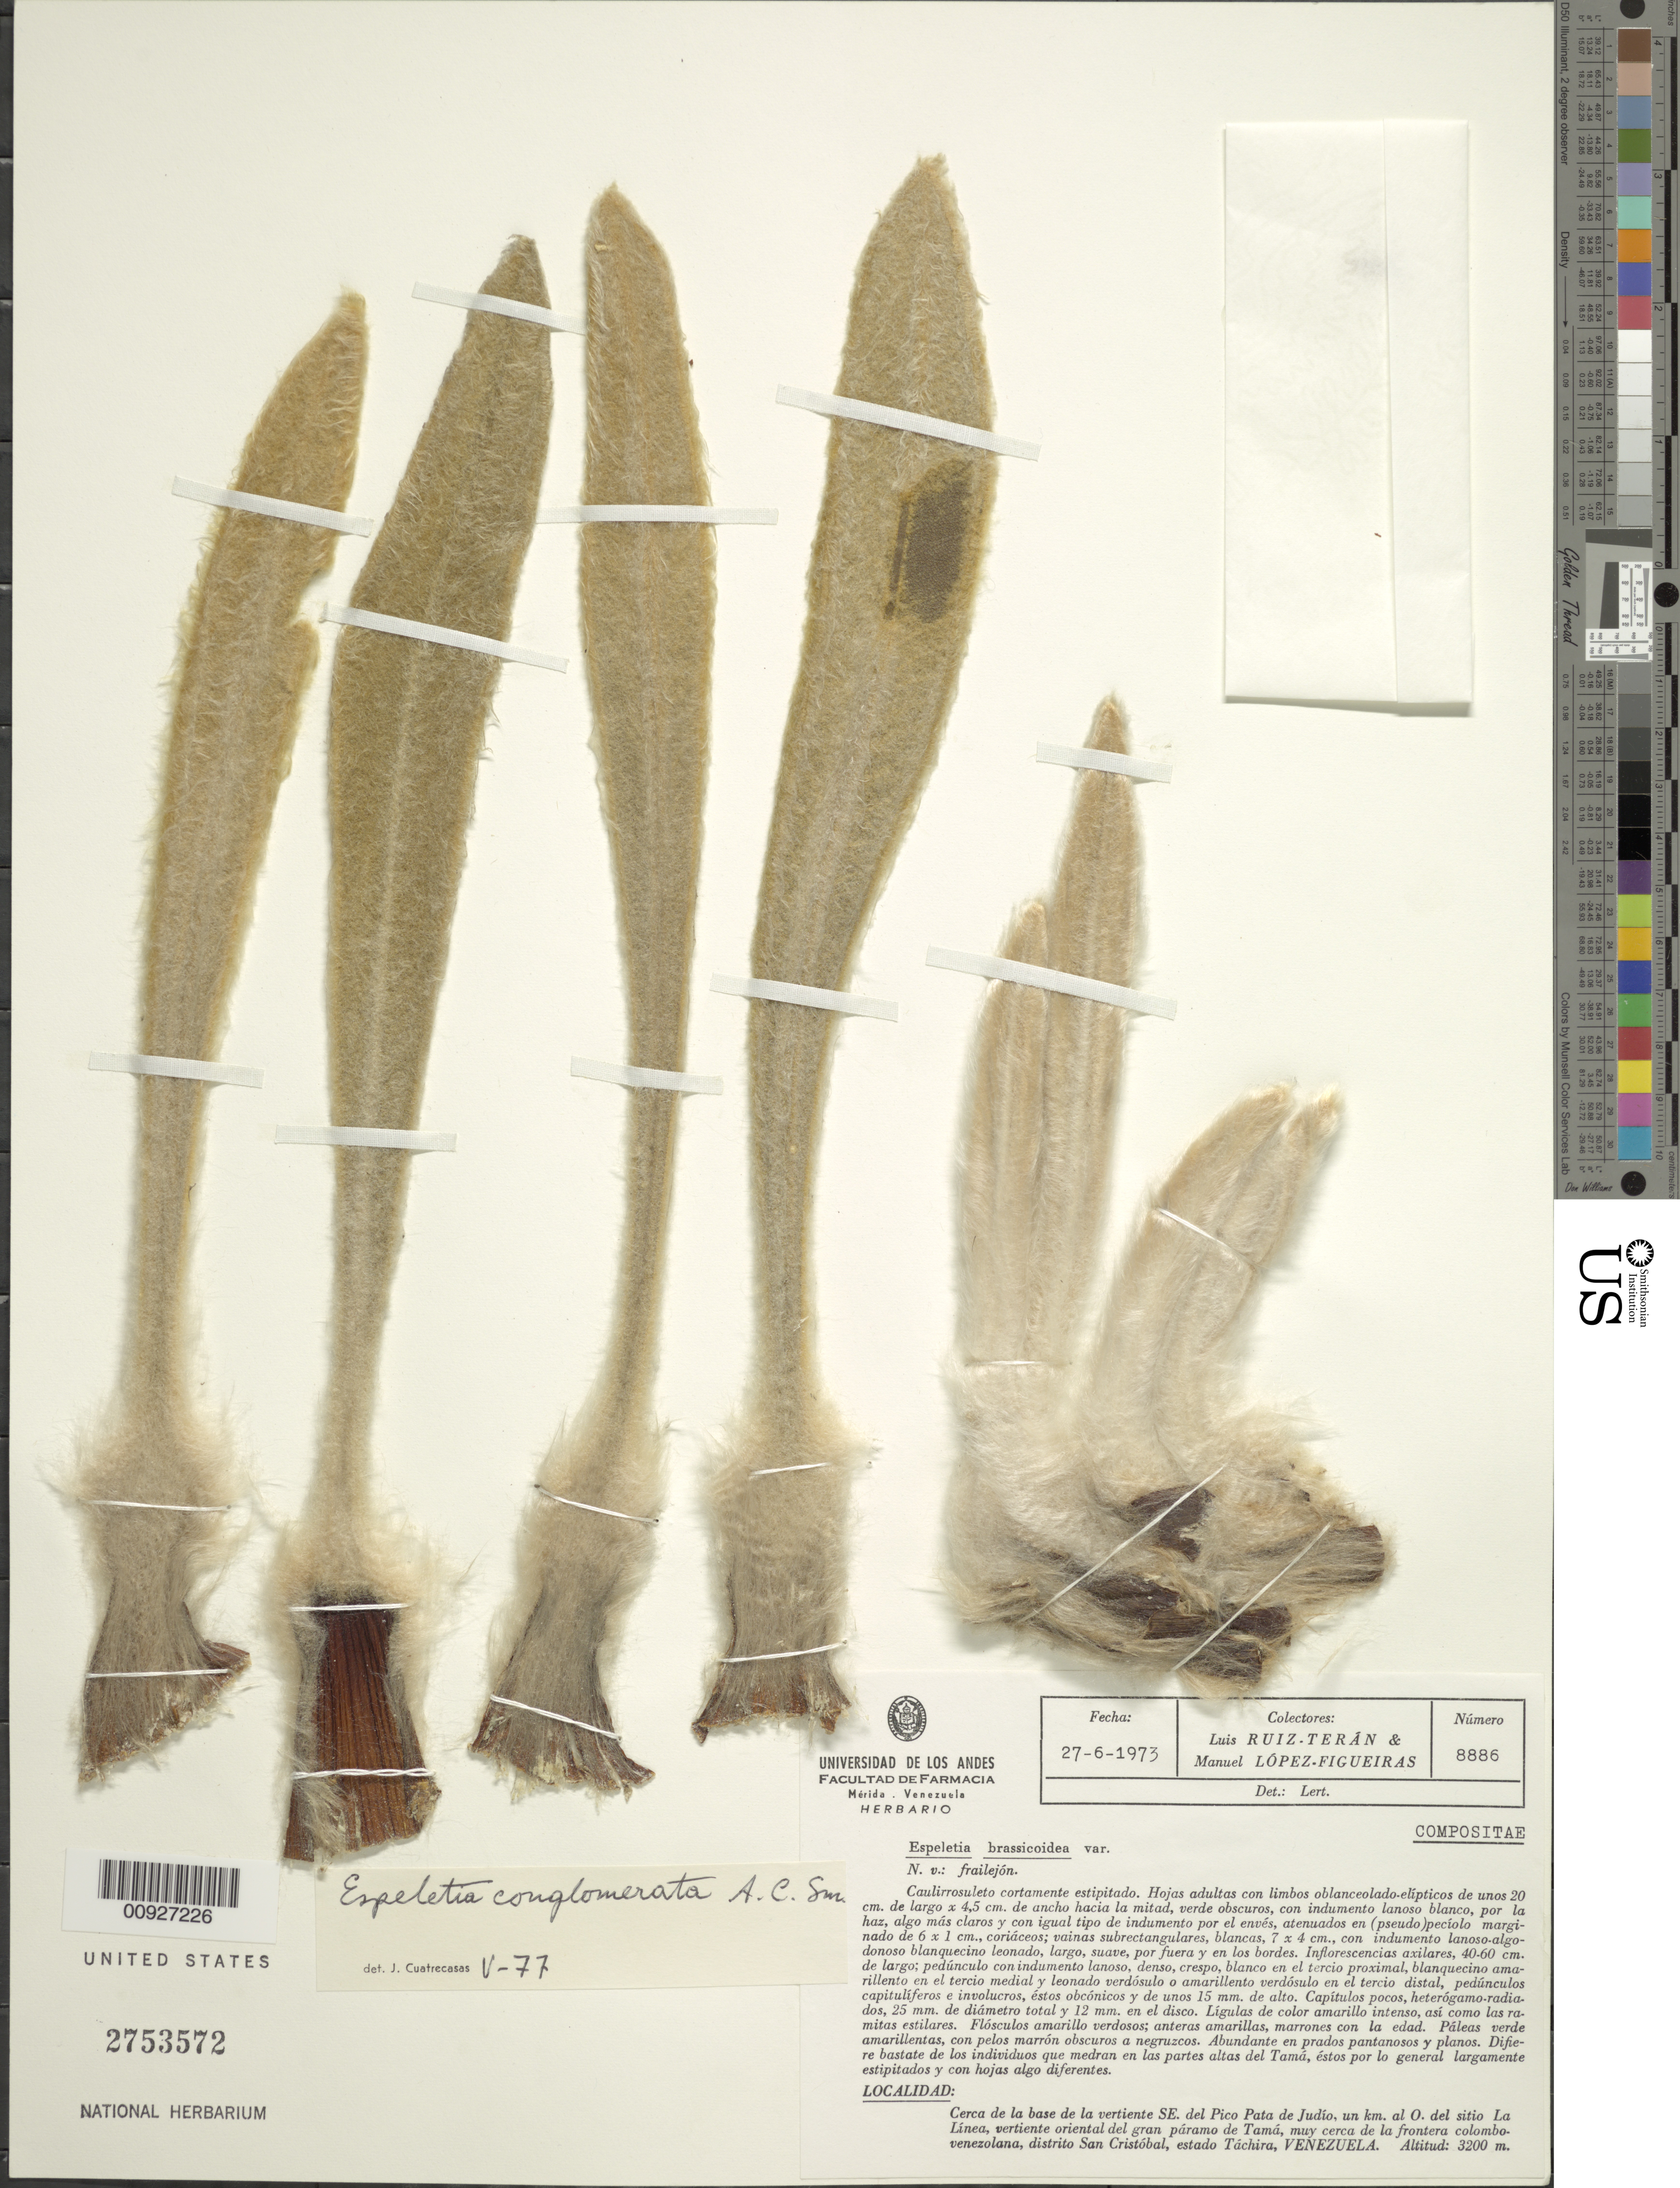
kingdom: Plantae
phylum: Tracheophyta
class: Magnoliopsida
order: Asterales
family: Asteraceae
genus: Espeletia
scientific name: Espeletia conglomerata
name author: A.C. Sm.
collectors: L. E. Ruíz-Terán & M. López Figueiras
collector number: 8886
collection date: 1973-06-27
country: Venezuela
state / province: Táchira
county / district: San Cristóbal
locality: Cerca de la base de la vertiente SE. del Pico Pata de Judío, un km. al O. del sitio La Línea, vertiente oriental del gran páramo de Tamá, muy cerca de la frontera colombo-venezolana, distrito San Cristóbal.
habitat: Abundante en prados pantanosos y planos.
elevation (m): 3200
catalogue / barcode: US 2753572